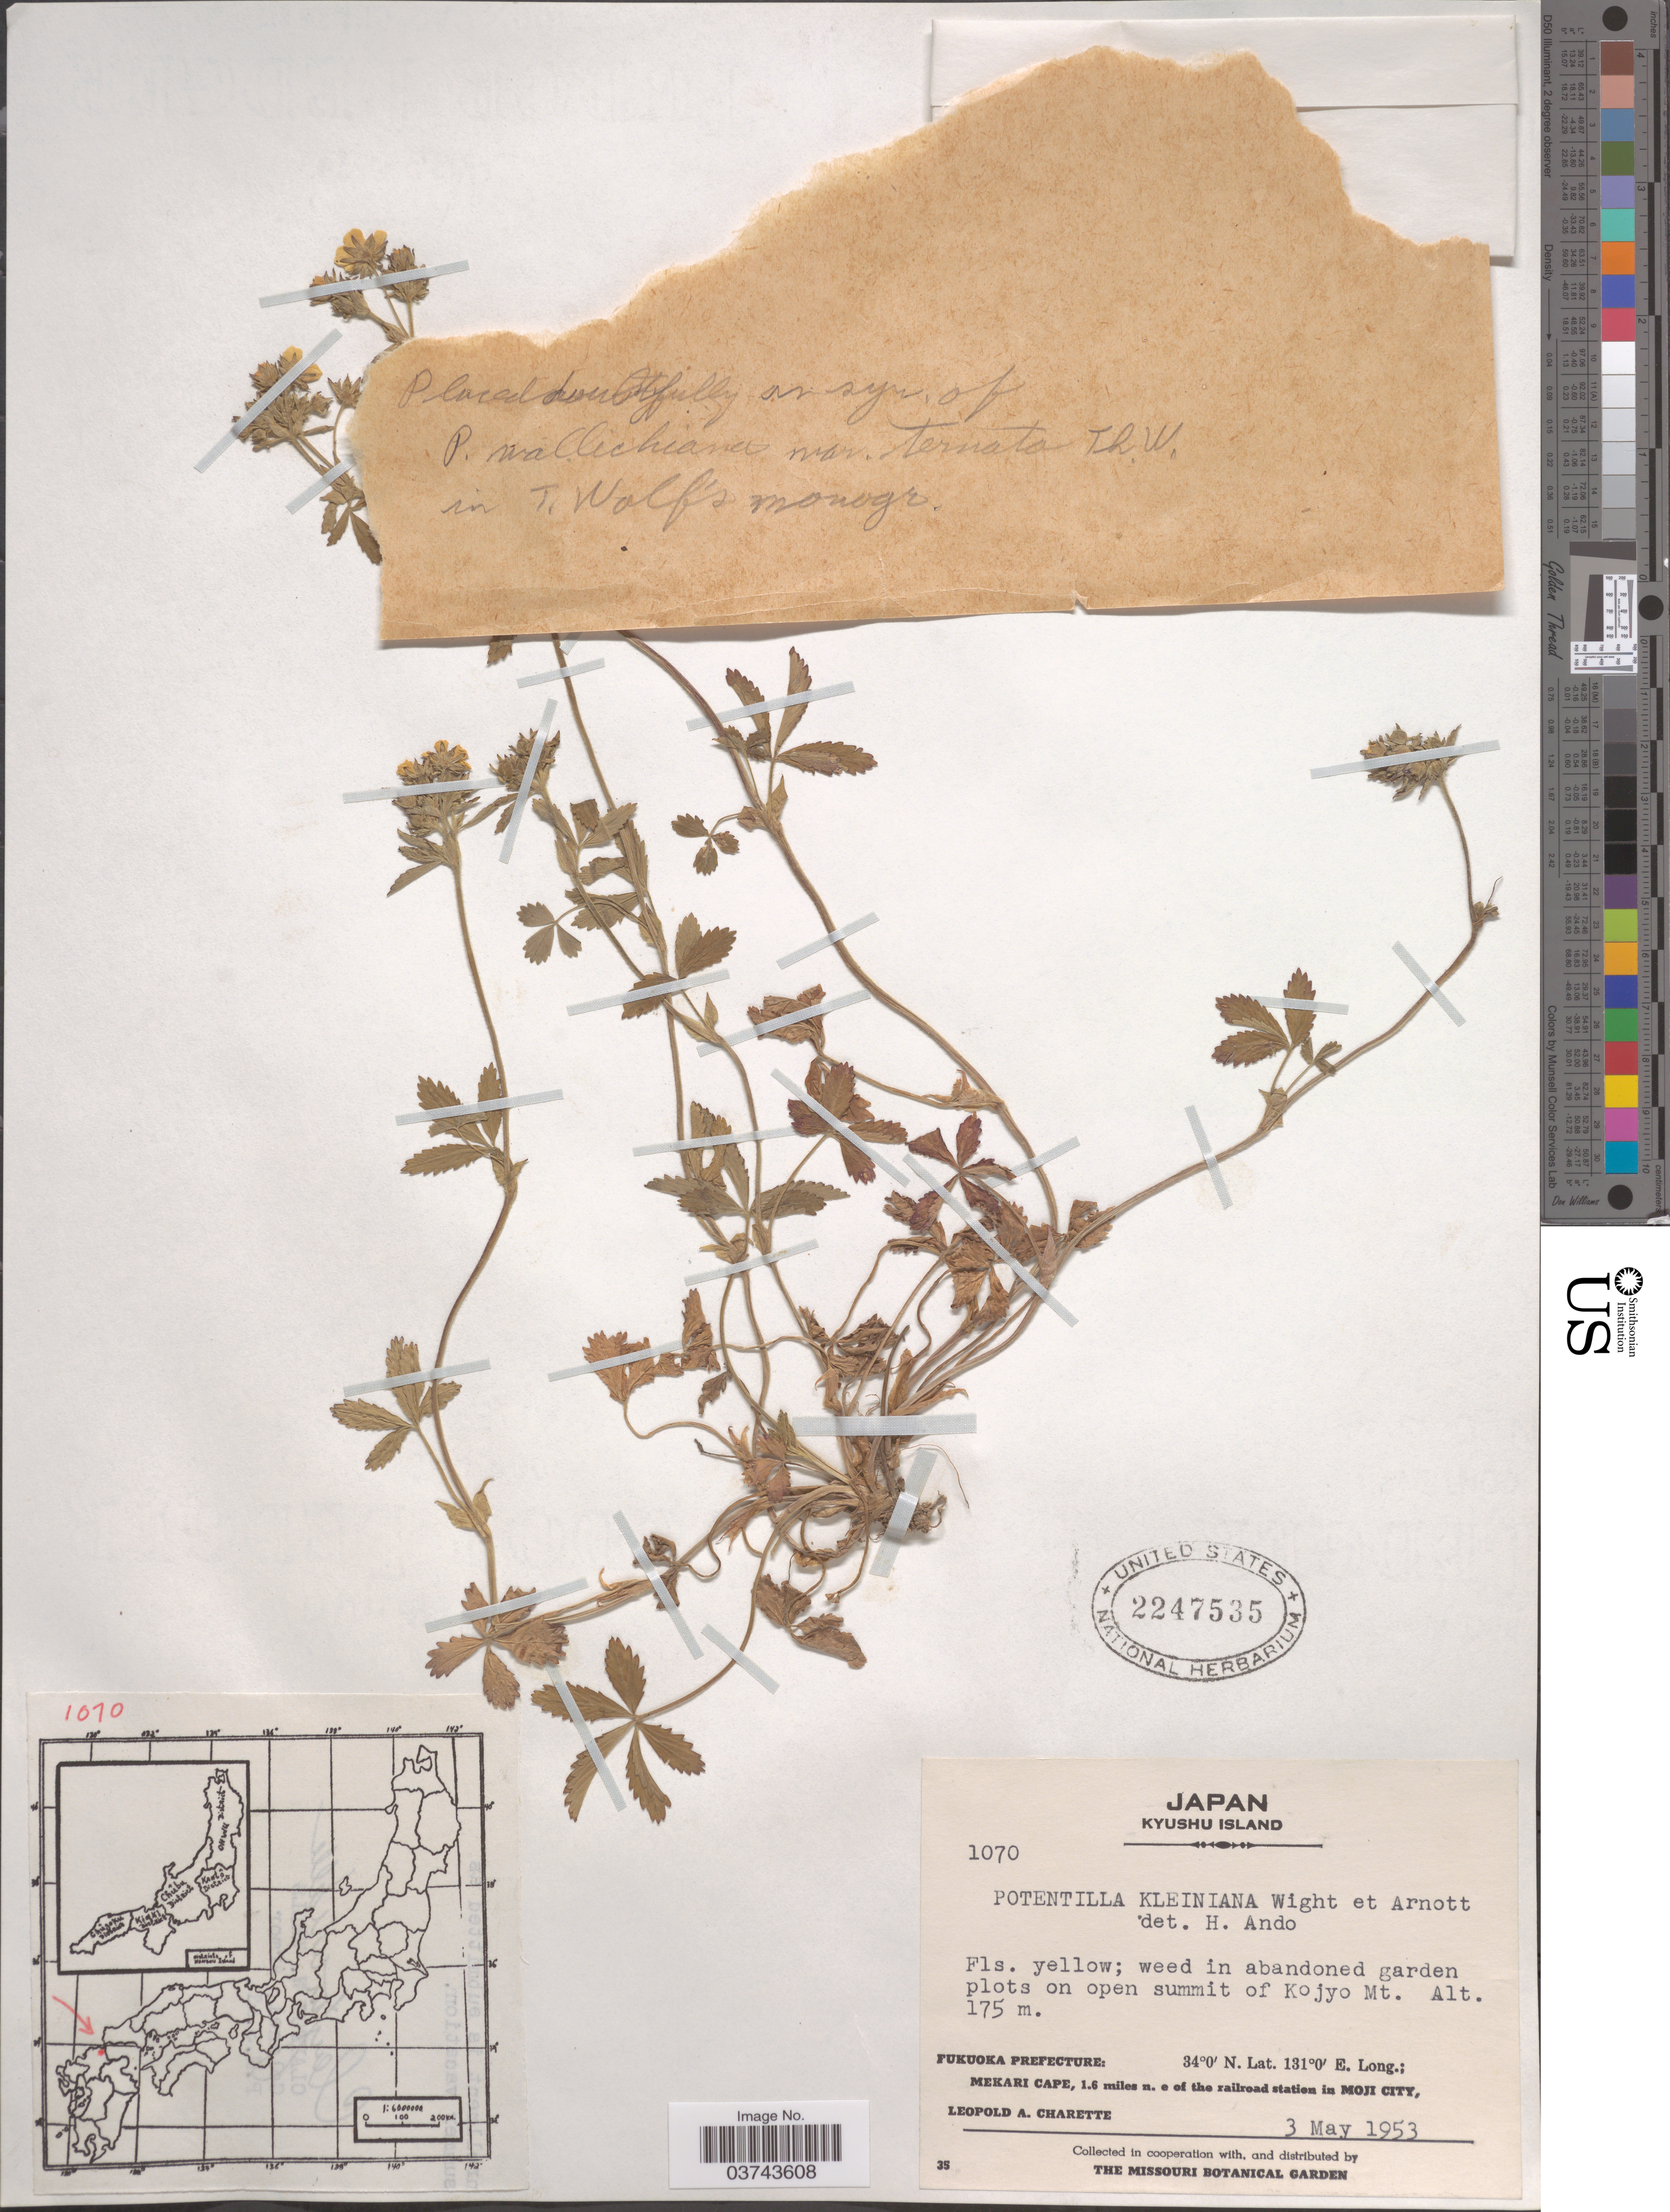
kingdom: Plantae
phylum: Tracheophyta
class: Magnoliopsida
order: Rosales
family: Rosaceae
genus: Potentilla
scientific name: Potentilla kleiniana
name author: Wight & Arn.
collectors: L. A. Charette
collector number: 1070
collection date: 1953-05-03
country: Japan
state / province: Hukuoka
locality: Kyushu Island. Summit of Kojyo Mt. Fukuoka Prefecture: Mekari Cape, 1.6 miles n. e of the railroad station in Moji City.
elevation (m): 175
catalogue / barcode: US 2247535